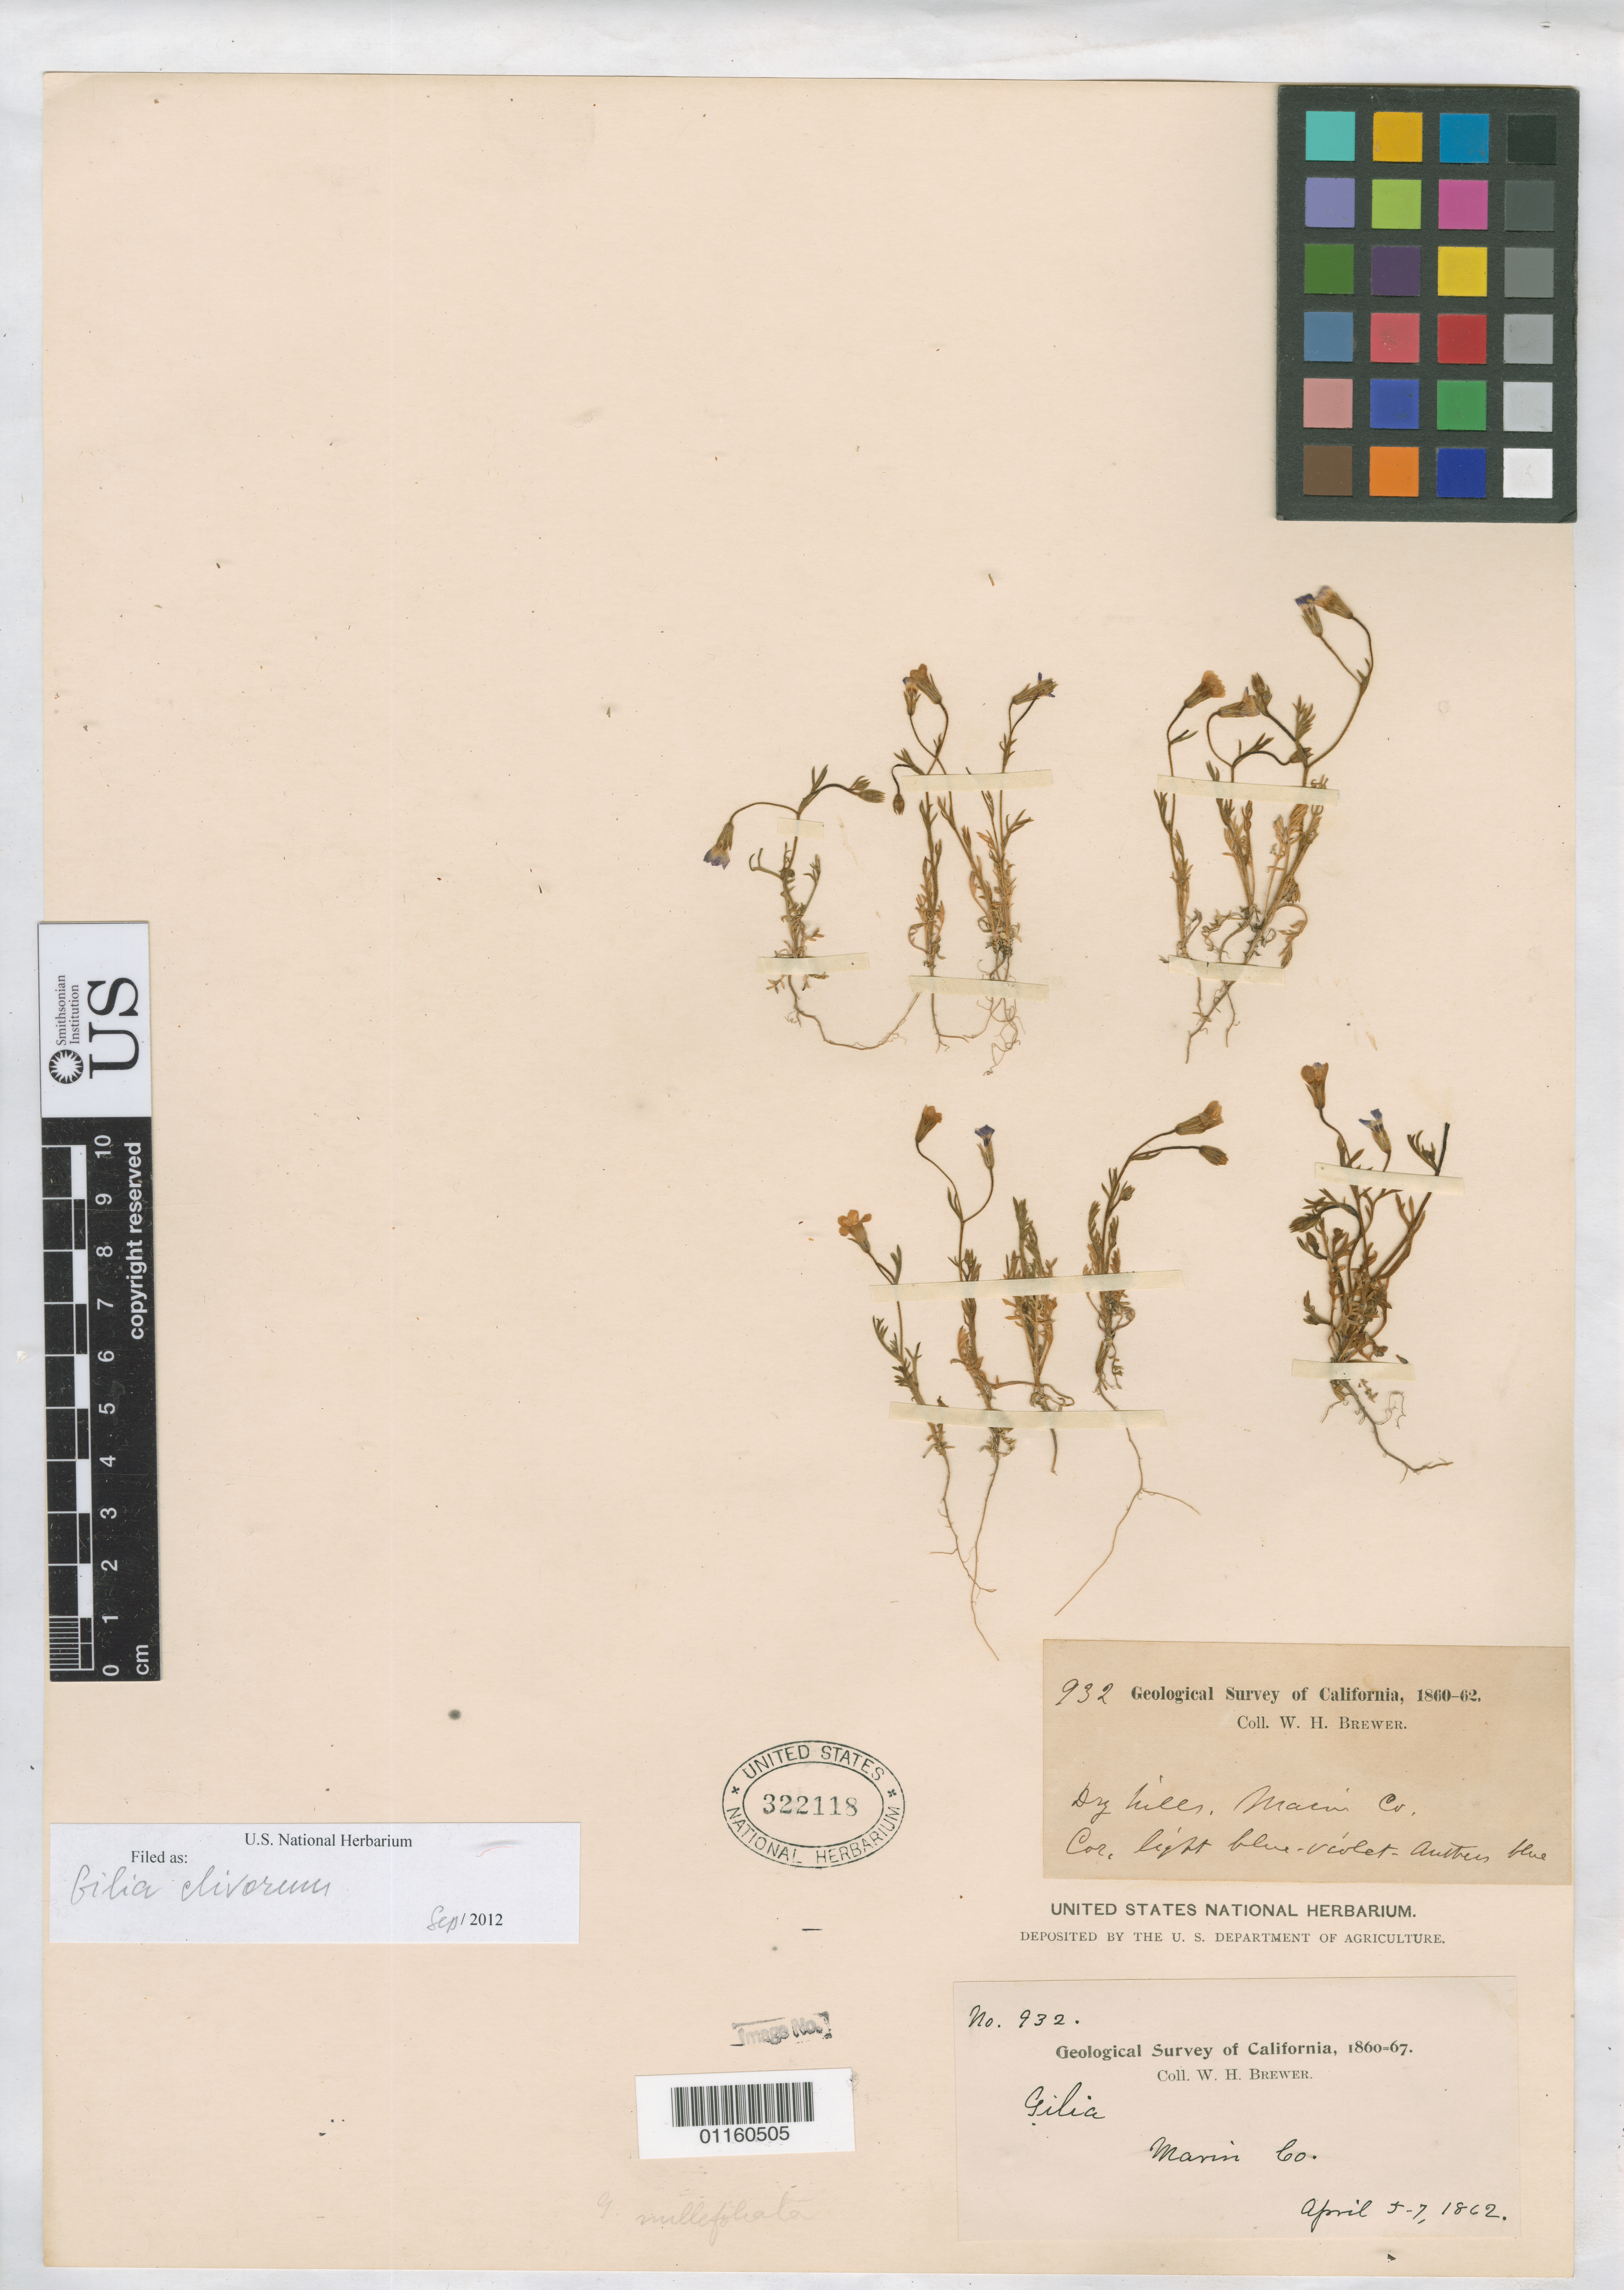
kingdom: Plantae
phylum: Tracheophyta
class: Magnoliopsida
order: Ericales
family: Polemoniaceae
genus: Gilia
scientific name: Gilia clivorum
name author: (Jeps.) V.E. Grant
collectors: W. H. Brewer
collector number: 232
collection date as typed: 5 Apr 1862 to 7 Apr 1862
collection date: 1862-04-05/1862-04-07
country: United States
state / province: California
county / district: Marin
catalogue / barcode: US 322118